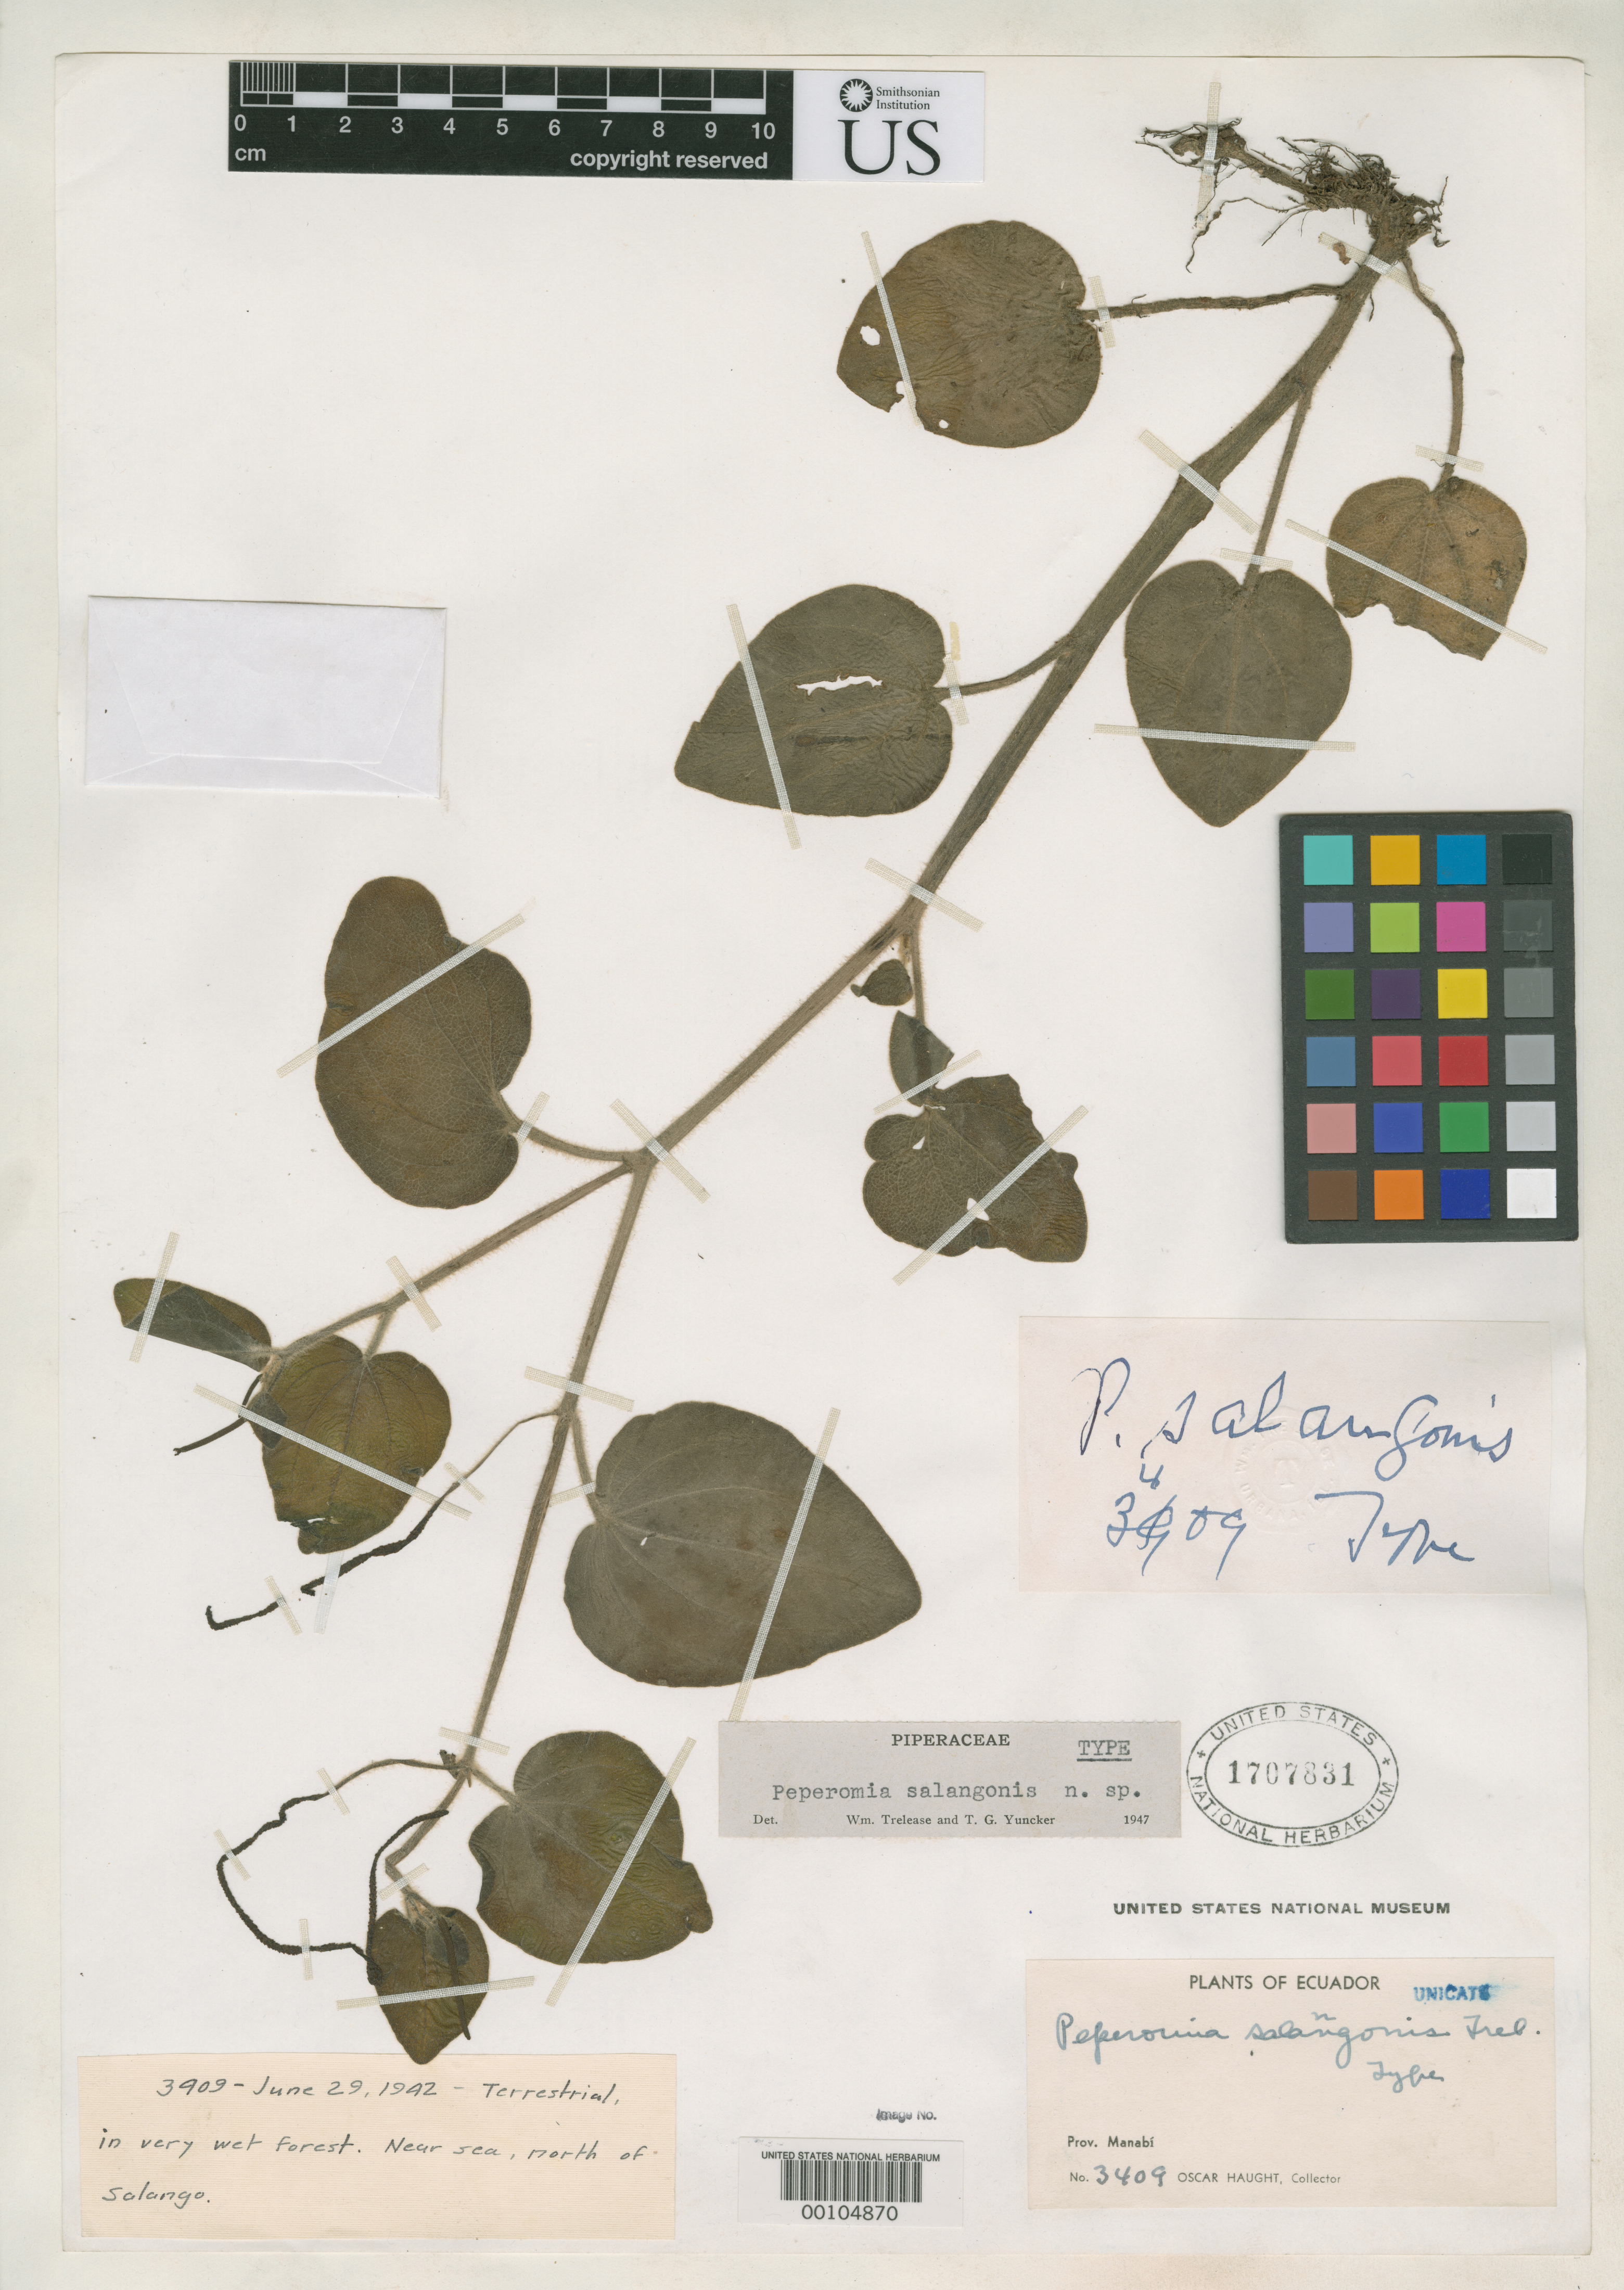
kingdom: Plantae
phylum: Tracheophyta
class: Magnoliopsida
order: Piperales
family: Piperaceae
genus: Peperomia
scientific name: Peperomia salangonis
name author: Trel. & Yunck.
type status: Holotype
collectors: O. L. Haught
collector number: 3409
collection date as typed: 29 Jun 1942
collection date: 1942-06-29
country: Ecuador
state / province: Manabí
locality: N of Salango.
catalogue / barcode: US 1707831